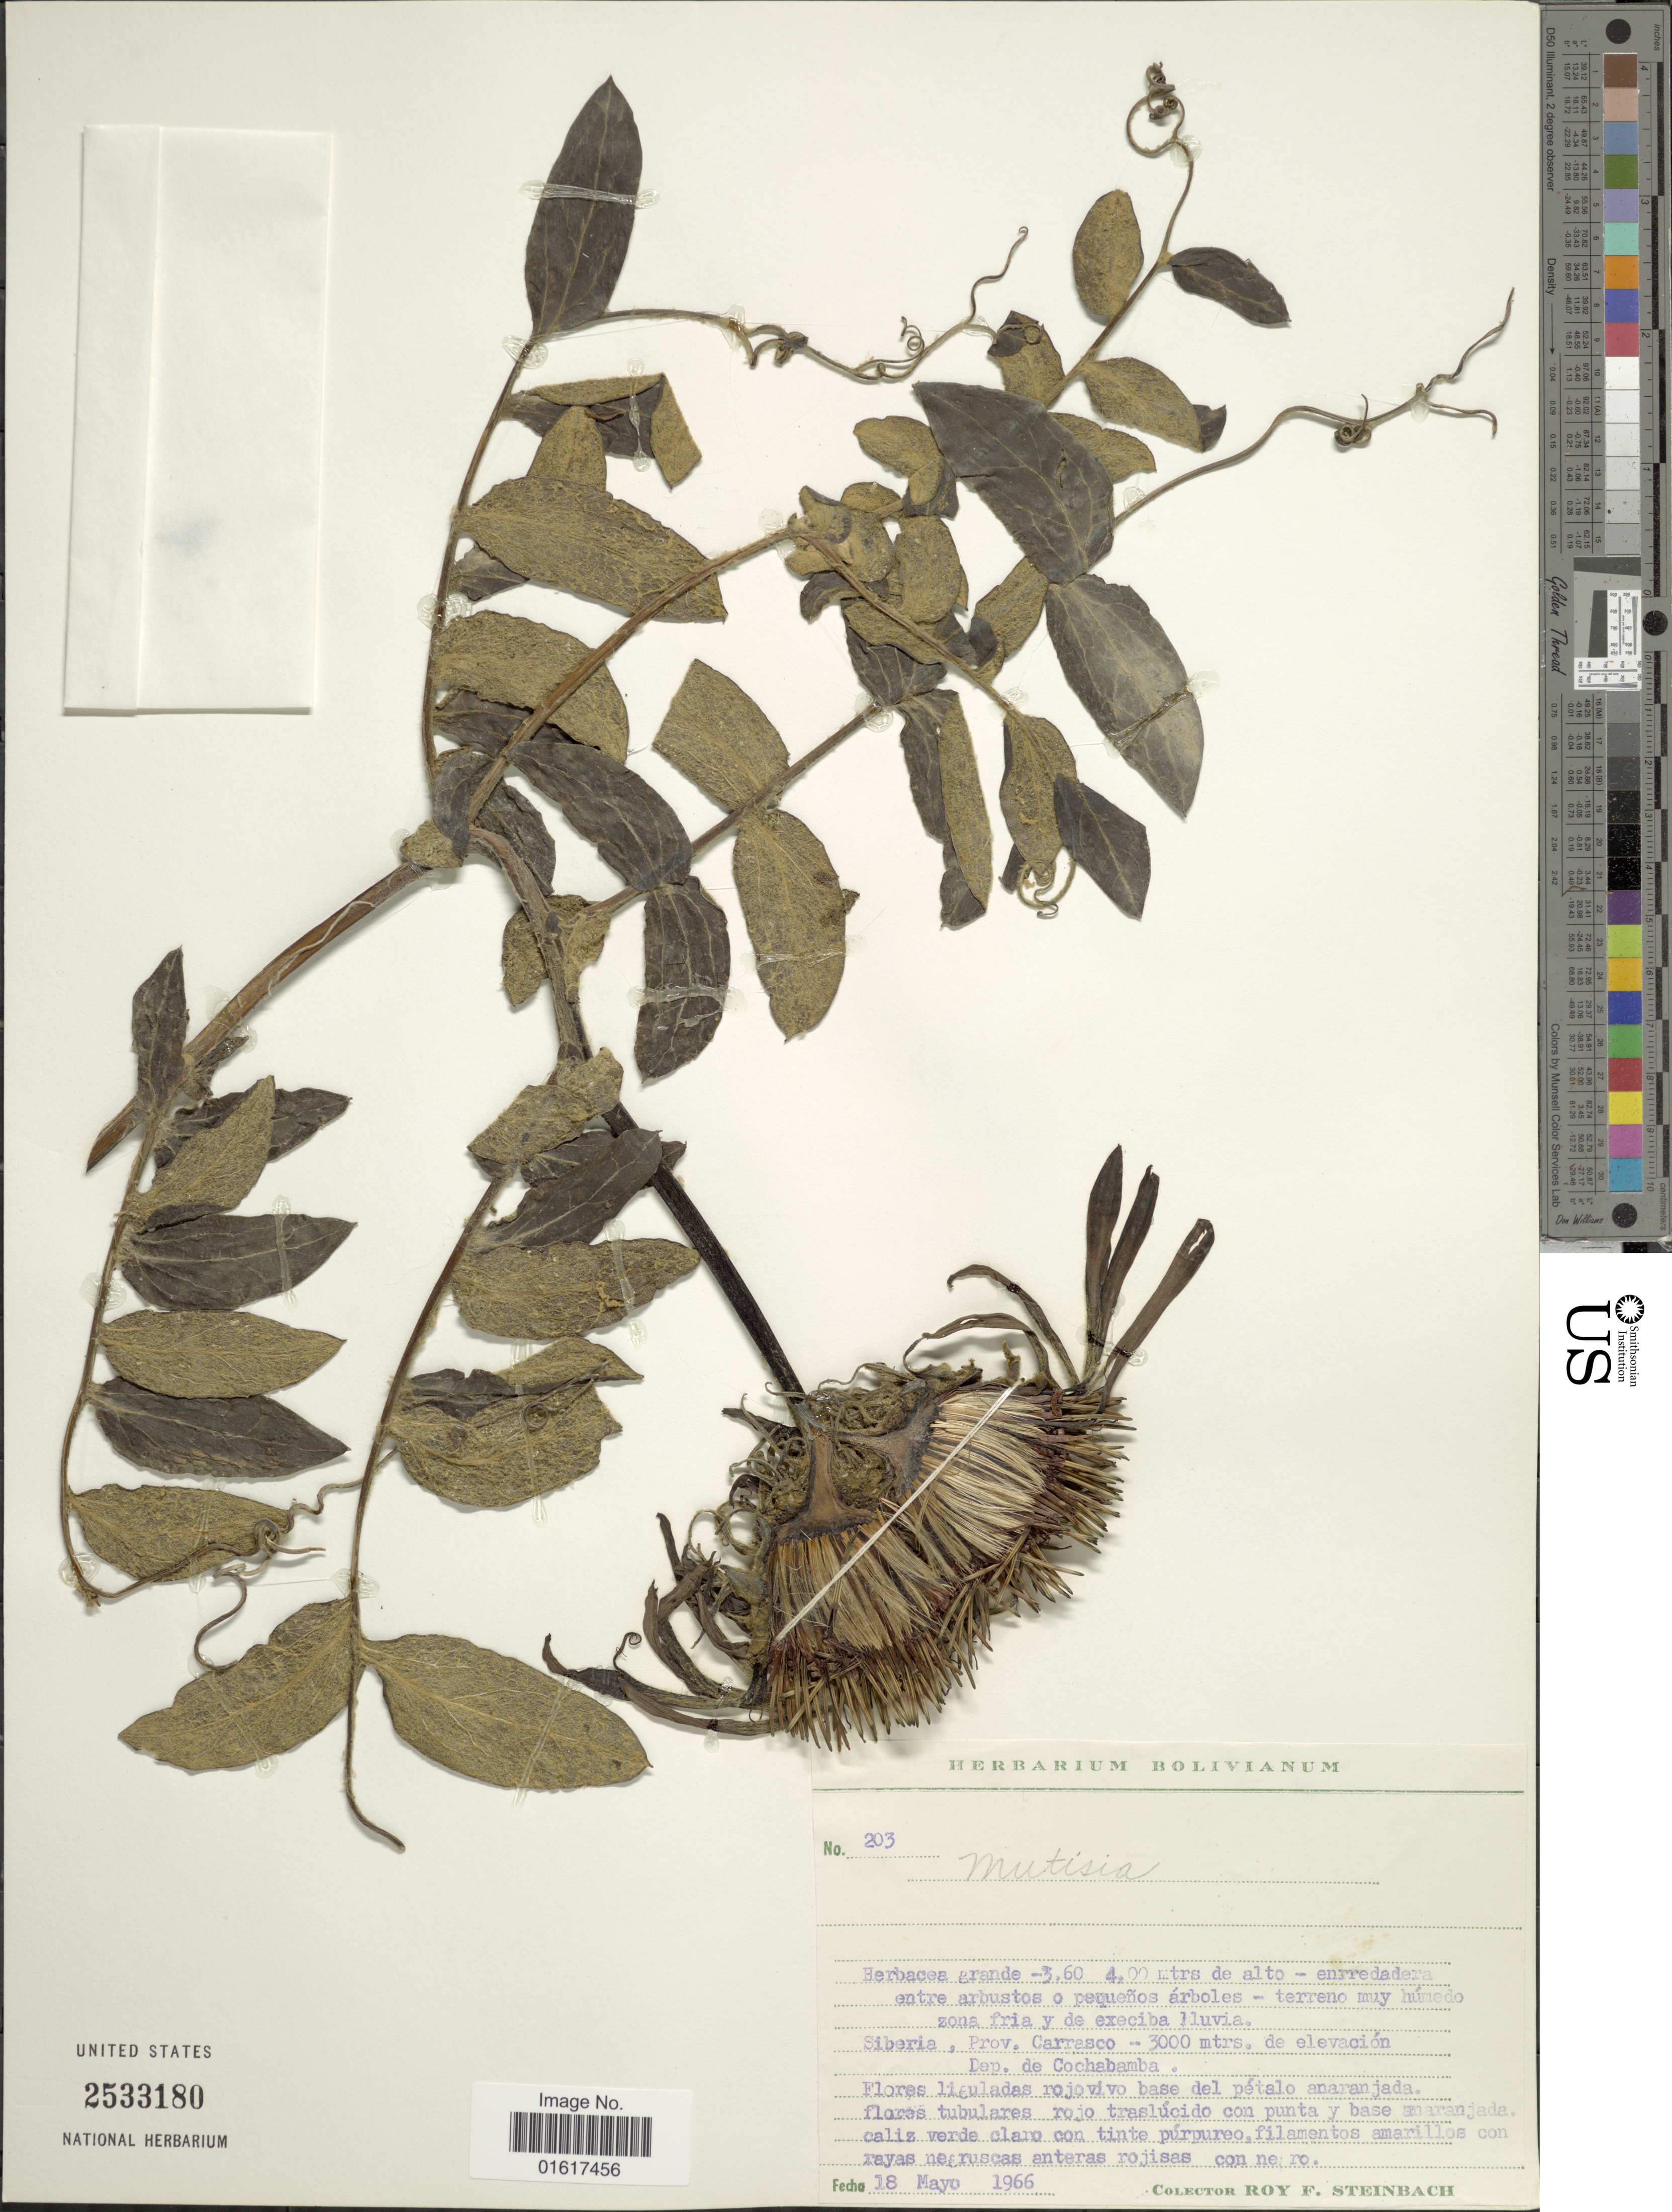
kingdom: Plantae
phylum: Tracheophyta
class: Magnoliopsida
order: Asterales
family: Asteraceae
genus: Mutisia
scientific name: Mutisia lanata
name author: Ruiz & Pav.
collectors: R. F. Steinbach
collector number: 203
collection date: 1966-05-18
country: Bolivia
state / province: Cochabamba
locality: Siberia, Prov. Carrasco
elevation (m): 3000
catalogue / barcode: US 2533180